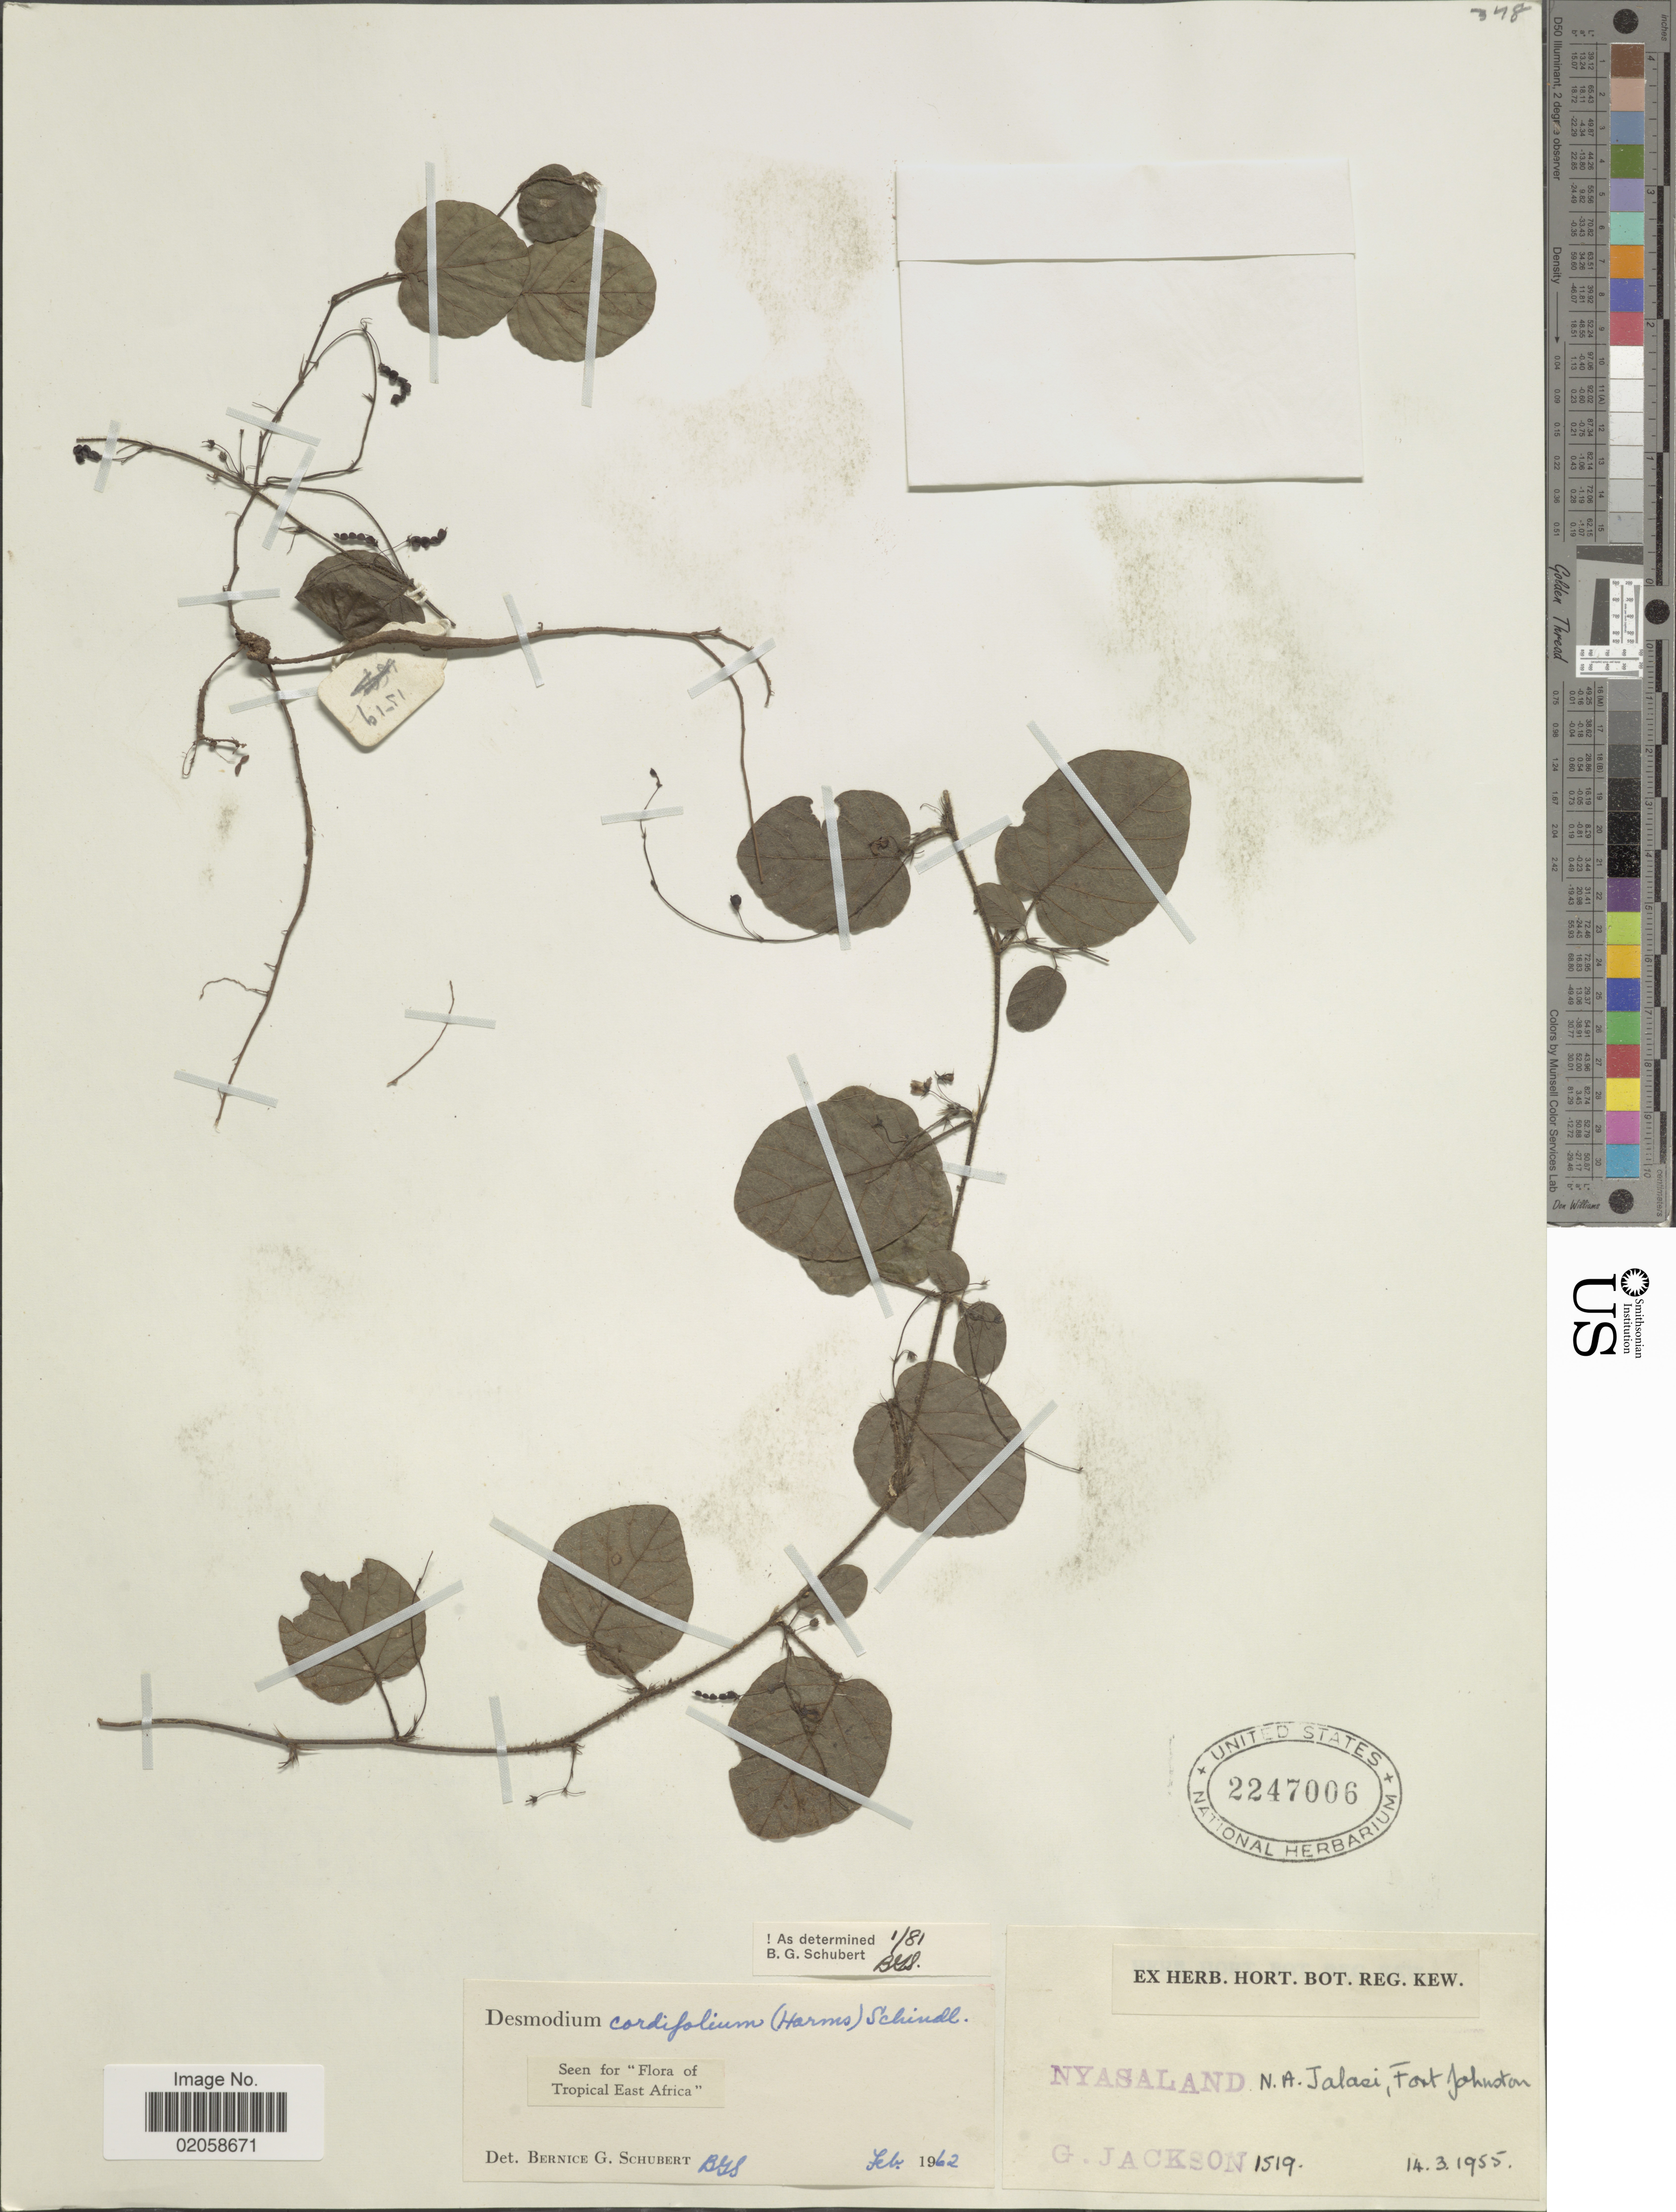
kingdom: Plantae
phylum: Tracheophyta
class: Magnoliopsida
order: Fabales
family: Fabaceae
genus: Grona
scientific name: Grona cordifolia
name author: (Harms) H. Ohashi & K. Ohashi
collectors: G. Jackson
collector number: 1519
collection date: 1955-03-14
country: Malawi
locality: Nyasaland, N. A. Jalasi, Fort Johnston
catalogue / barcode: US 2247006